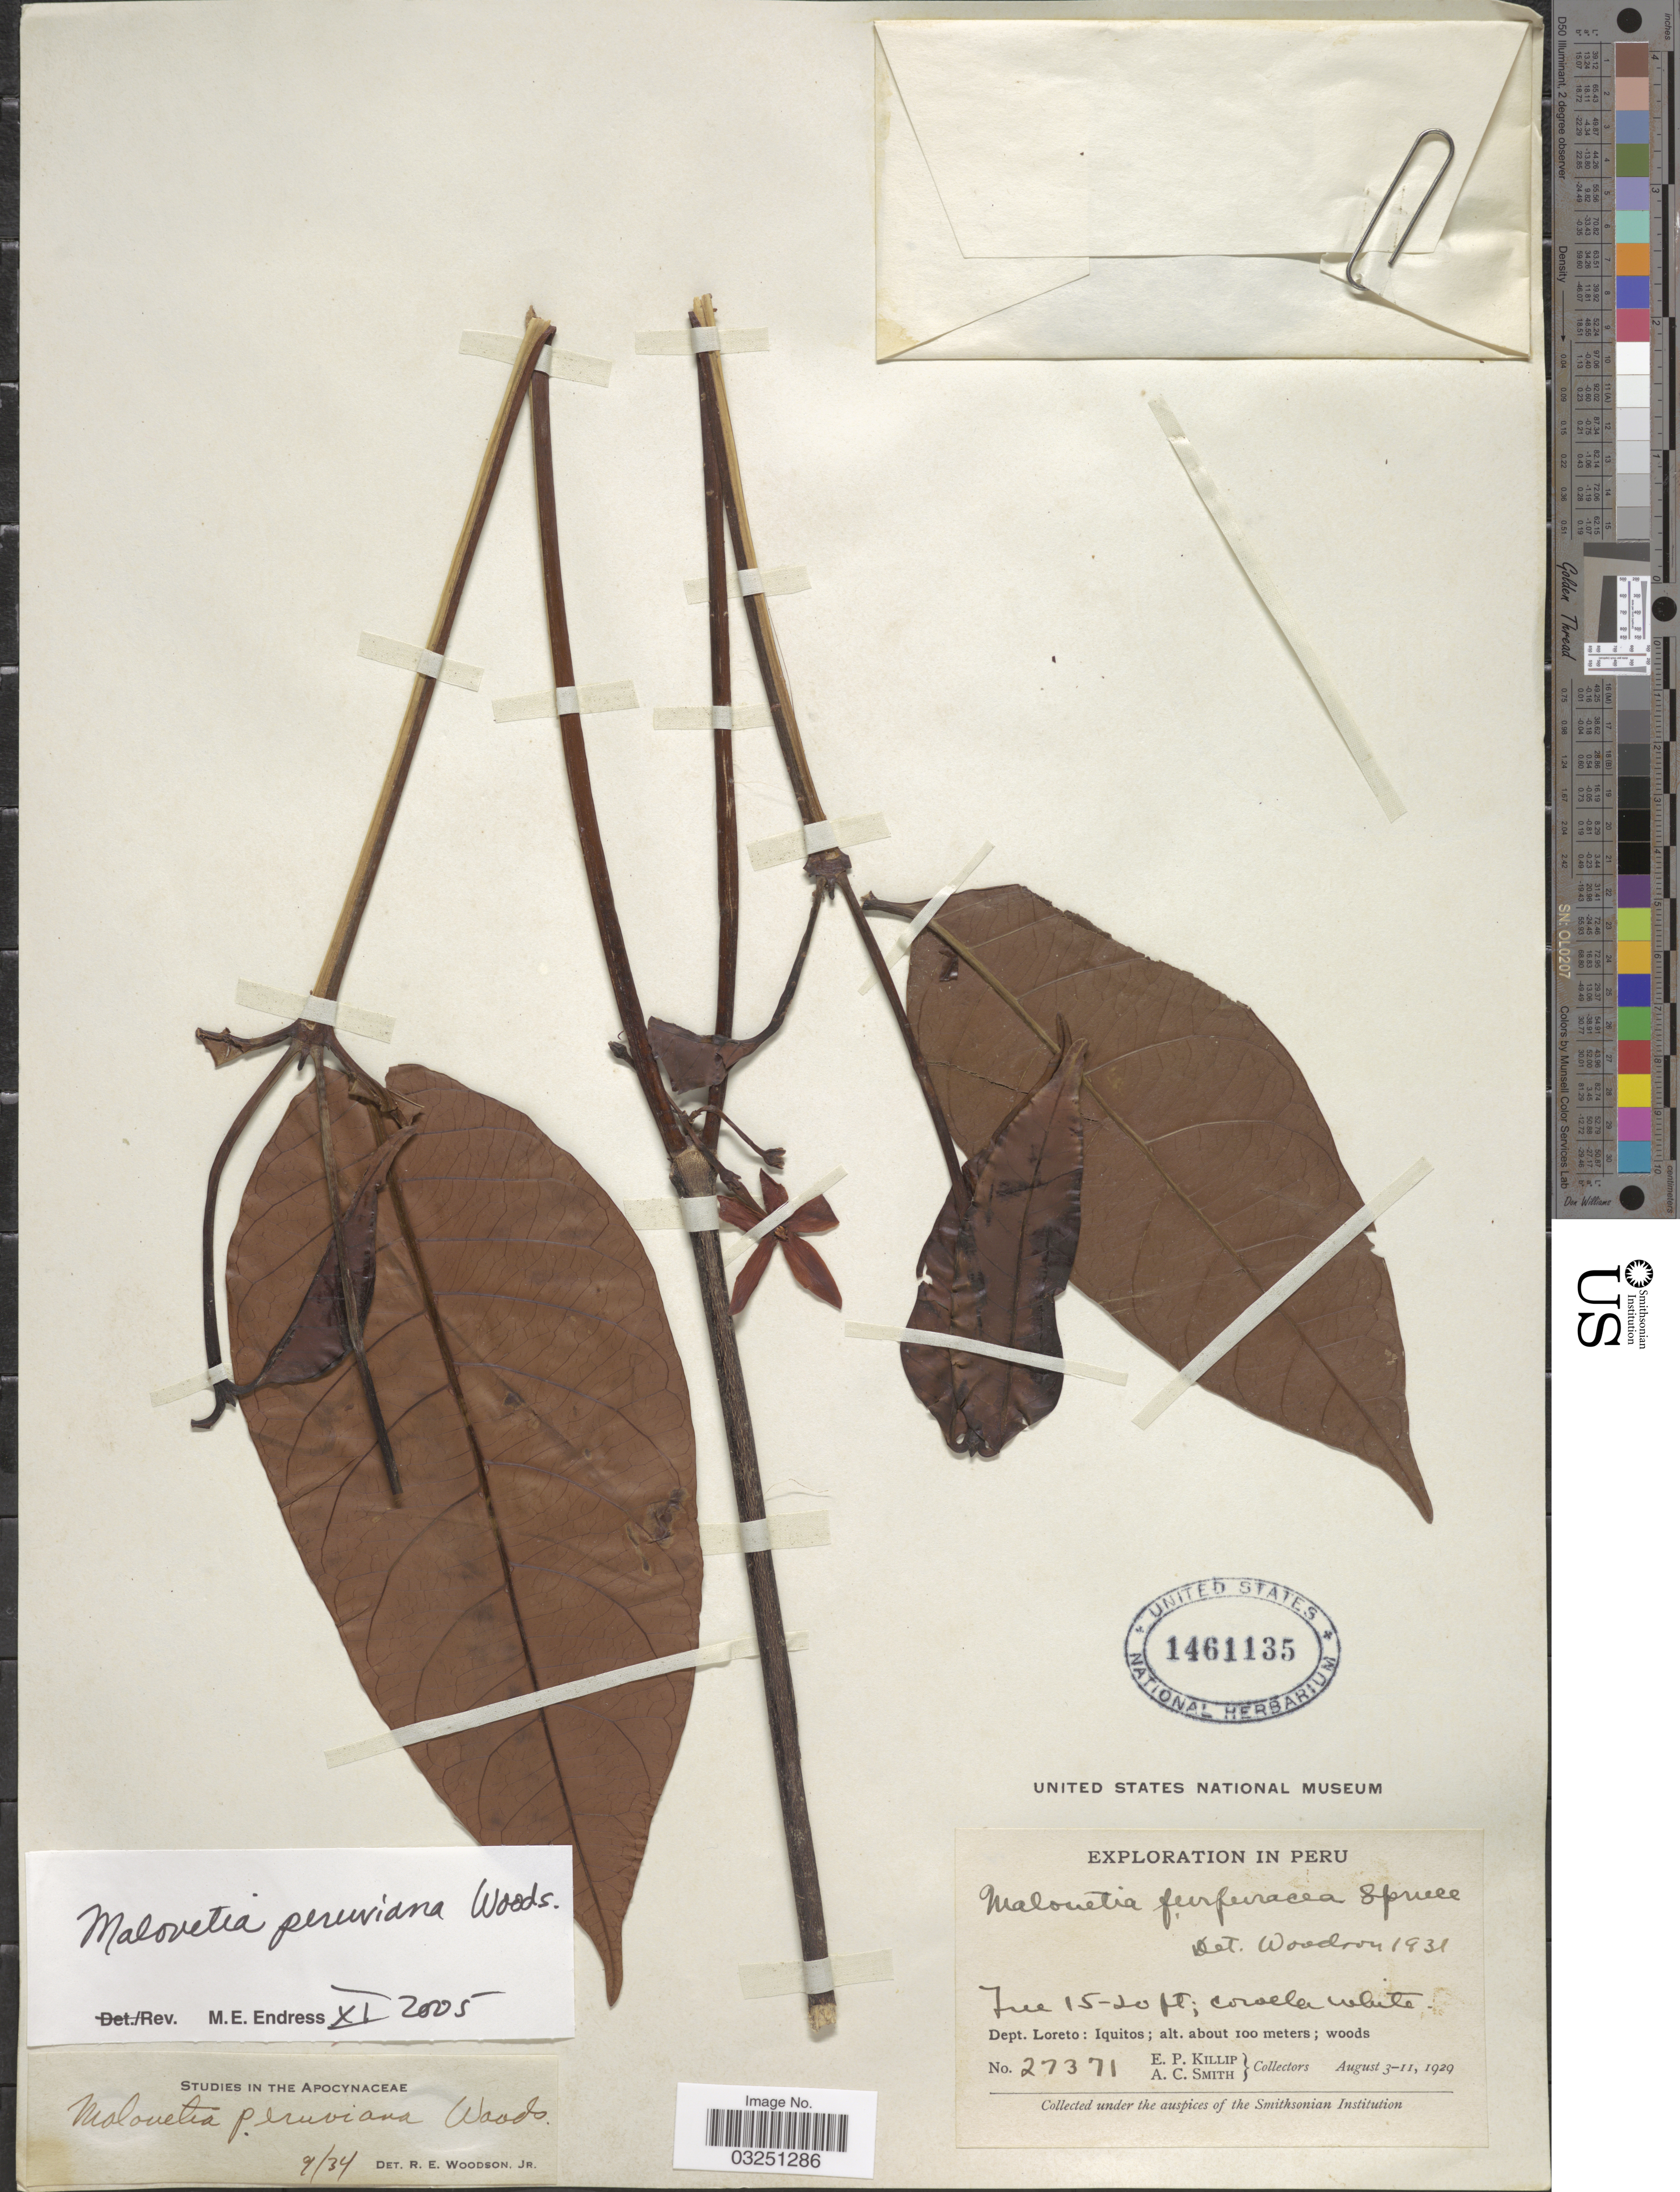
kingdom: Plantae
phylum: Tracheophyta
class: Magnoliopsida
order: Gentianales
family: Apocynaceae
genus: Malouetia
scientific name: Malouetia peruviana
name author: Woodson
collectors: E. P. Killip & A. C. Smith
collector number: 27371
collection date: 1929-08-03/1929-08-11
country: Peru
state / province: Loreto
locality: Dept. Loreto: Iquitos.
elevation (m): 100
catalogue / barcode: US 1461135